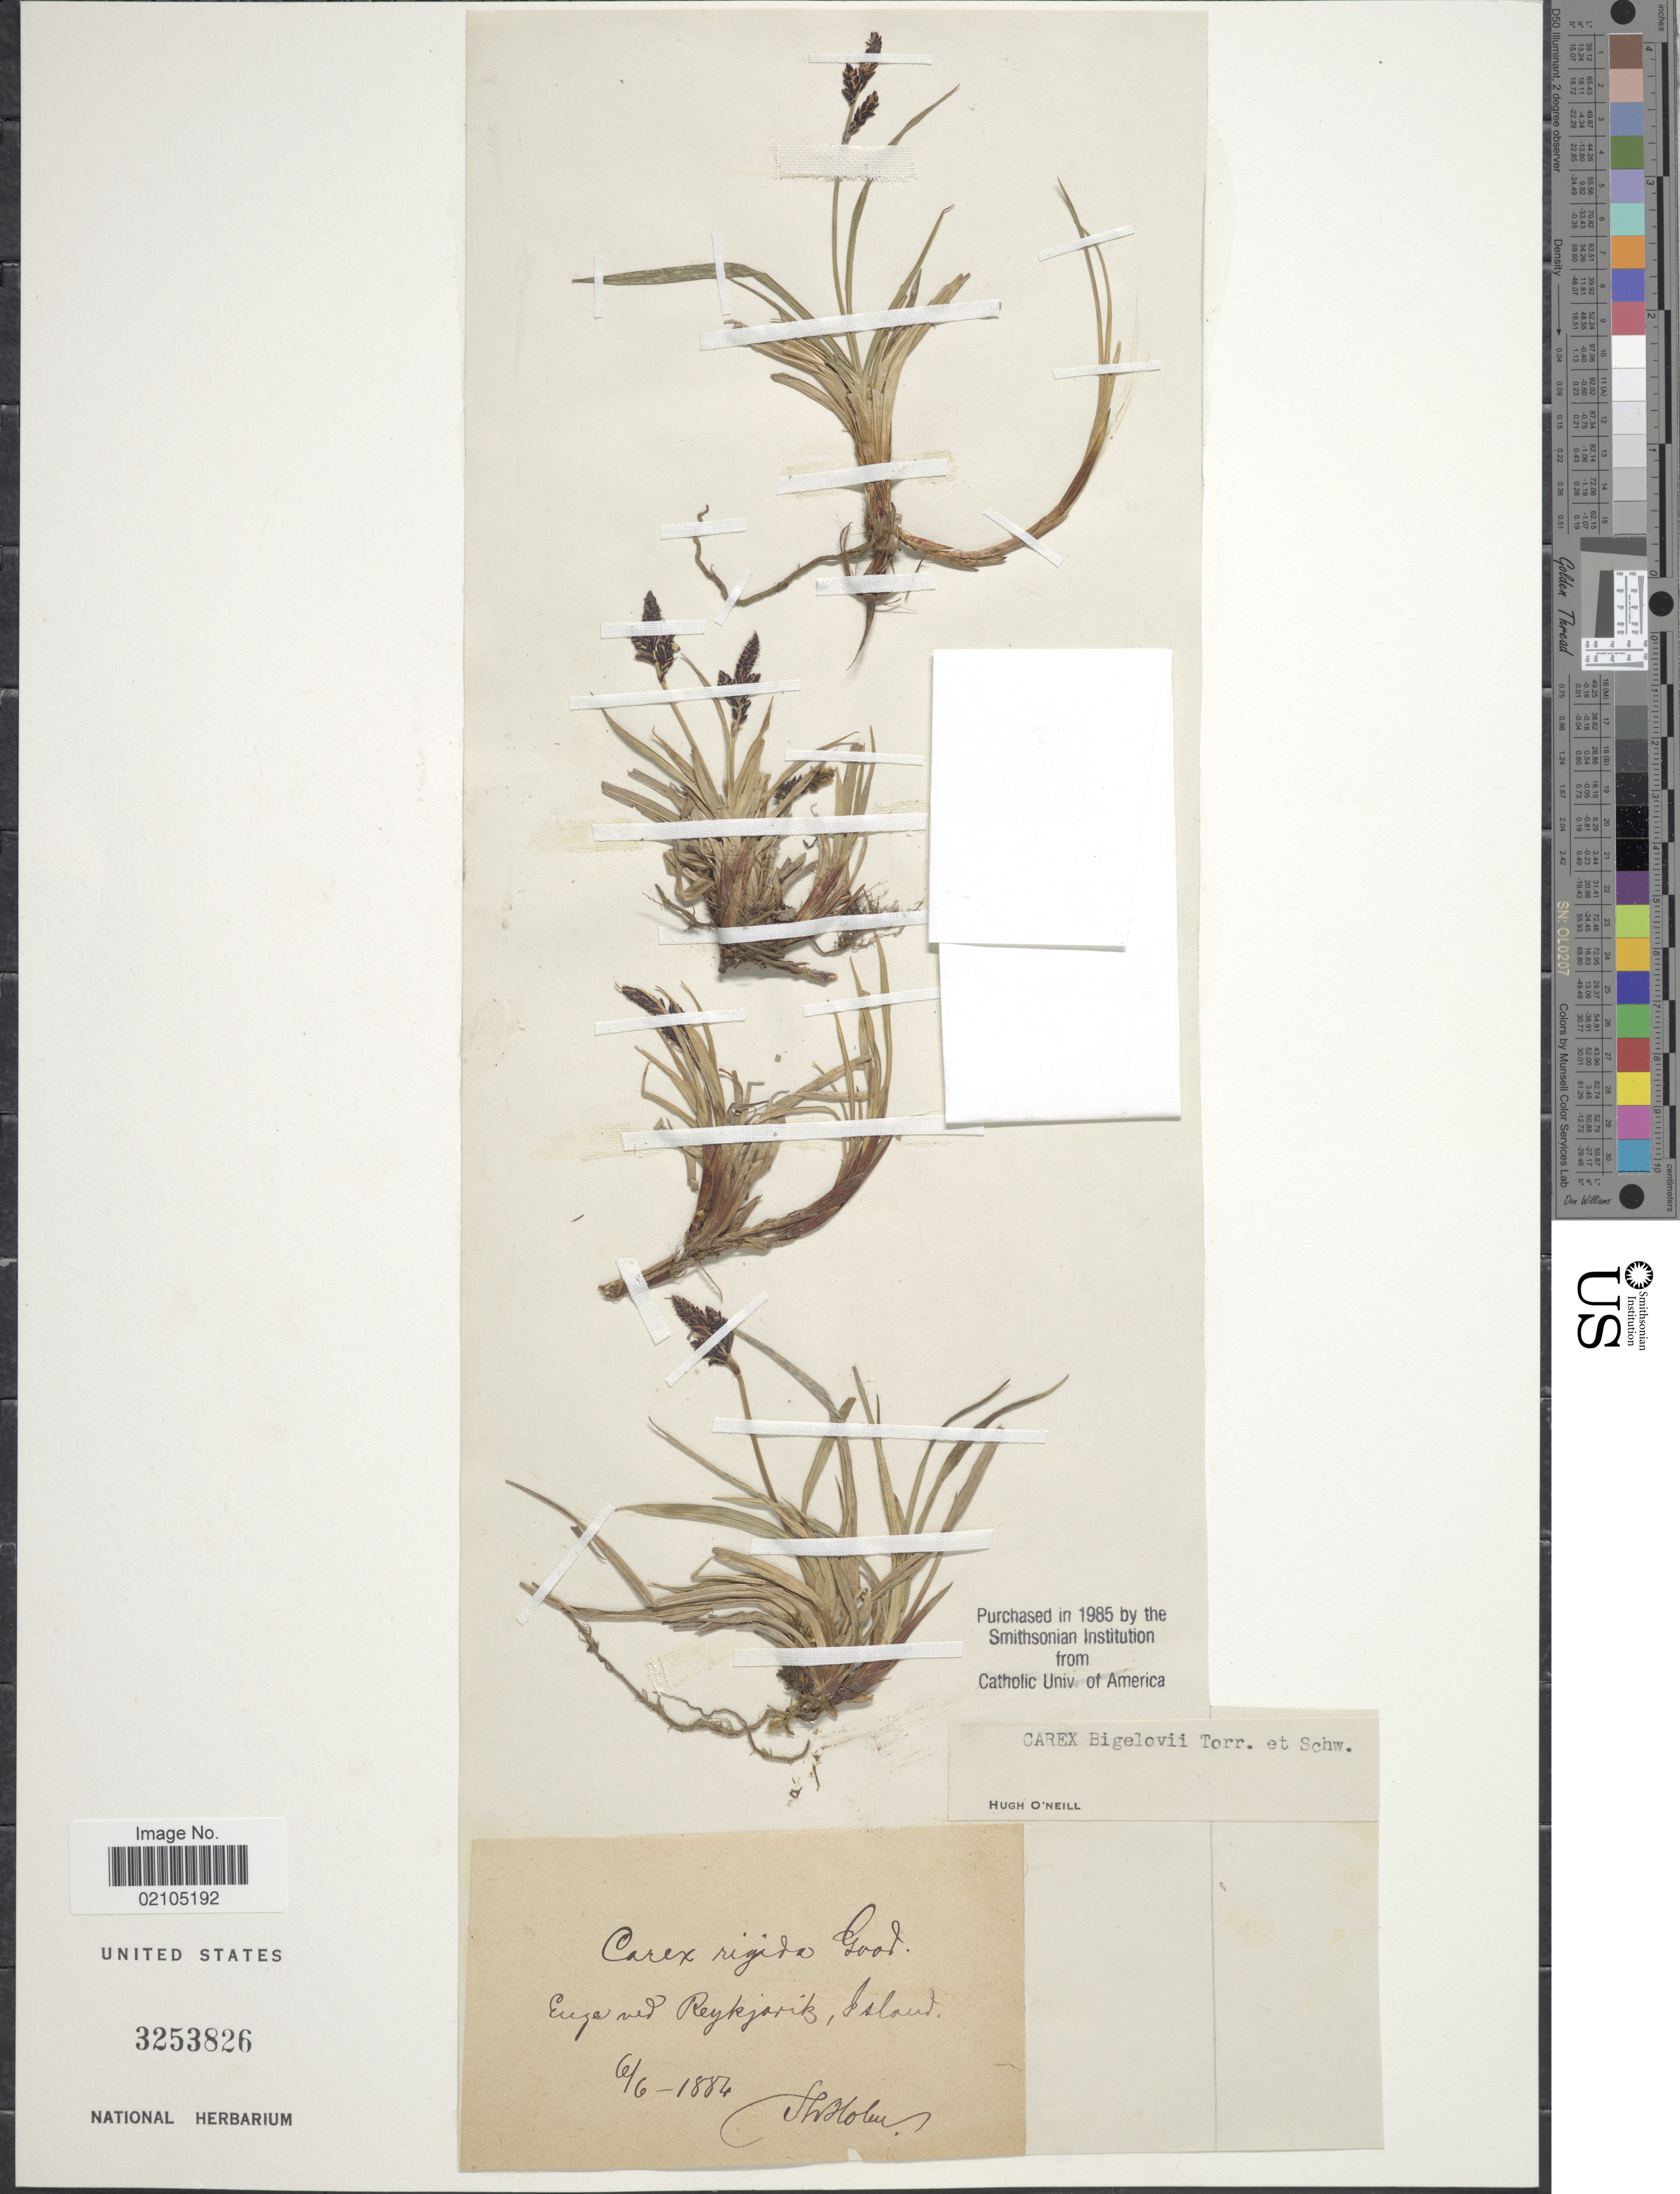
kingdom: Plantae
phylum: Tracheophyta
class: Liliopsida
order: Poales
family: Cyperaceae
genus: Carex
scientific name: Carex bigelowii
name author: Torr. ex Schwein.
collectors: T. Holm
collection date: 1884-06-06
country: Iceland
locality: Euza [illegible text] Reykjavik, Island.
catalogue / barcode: US 3253826